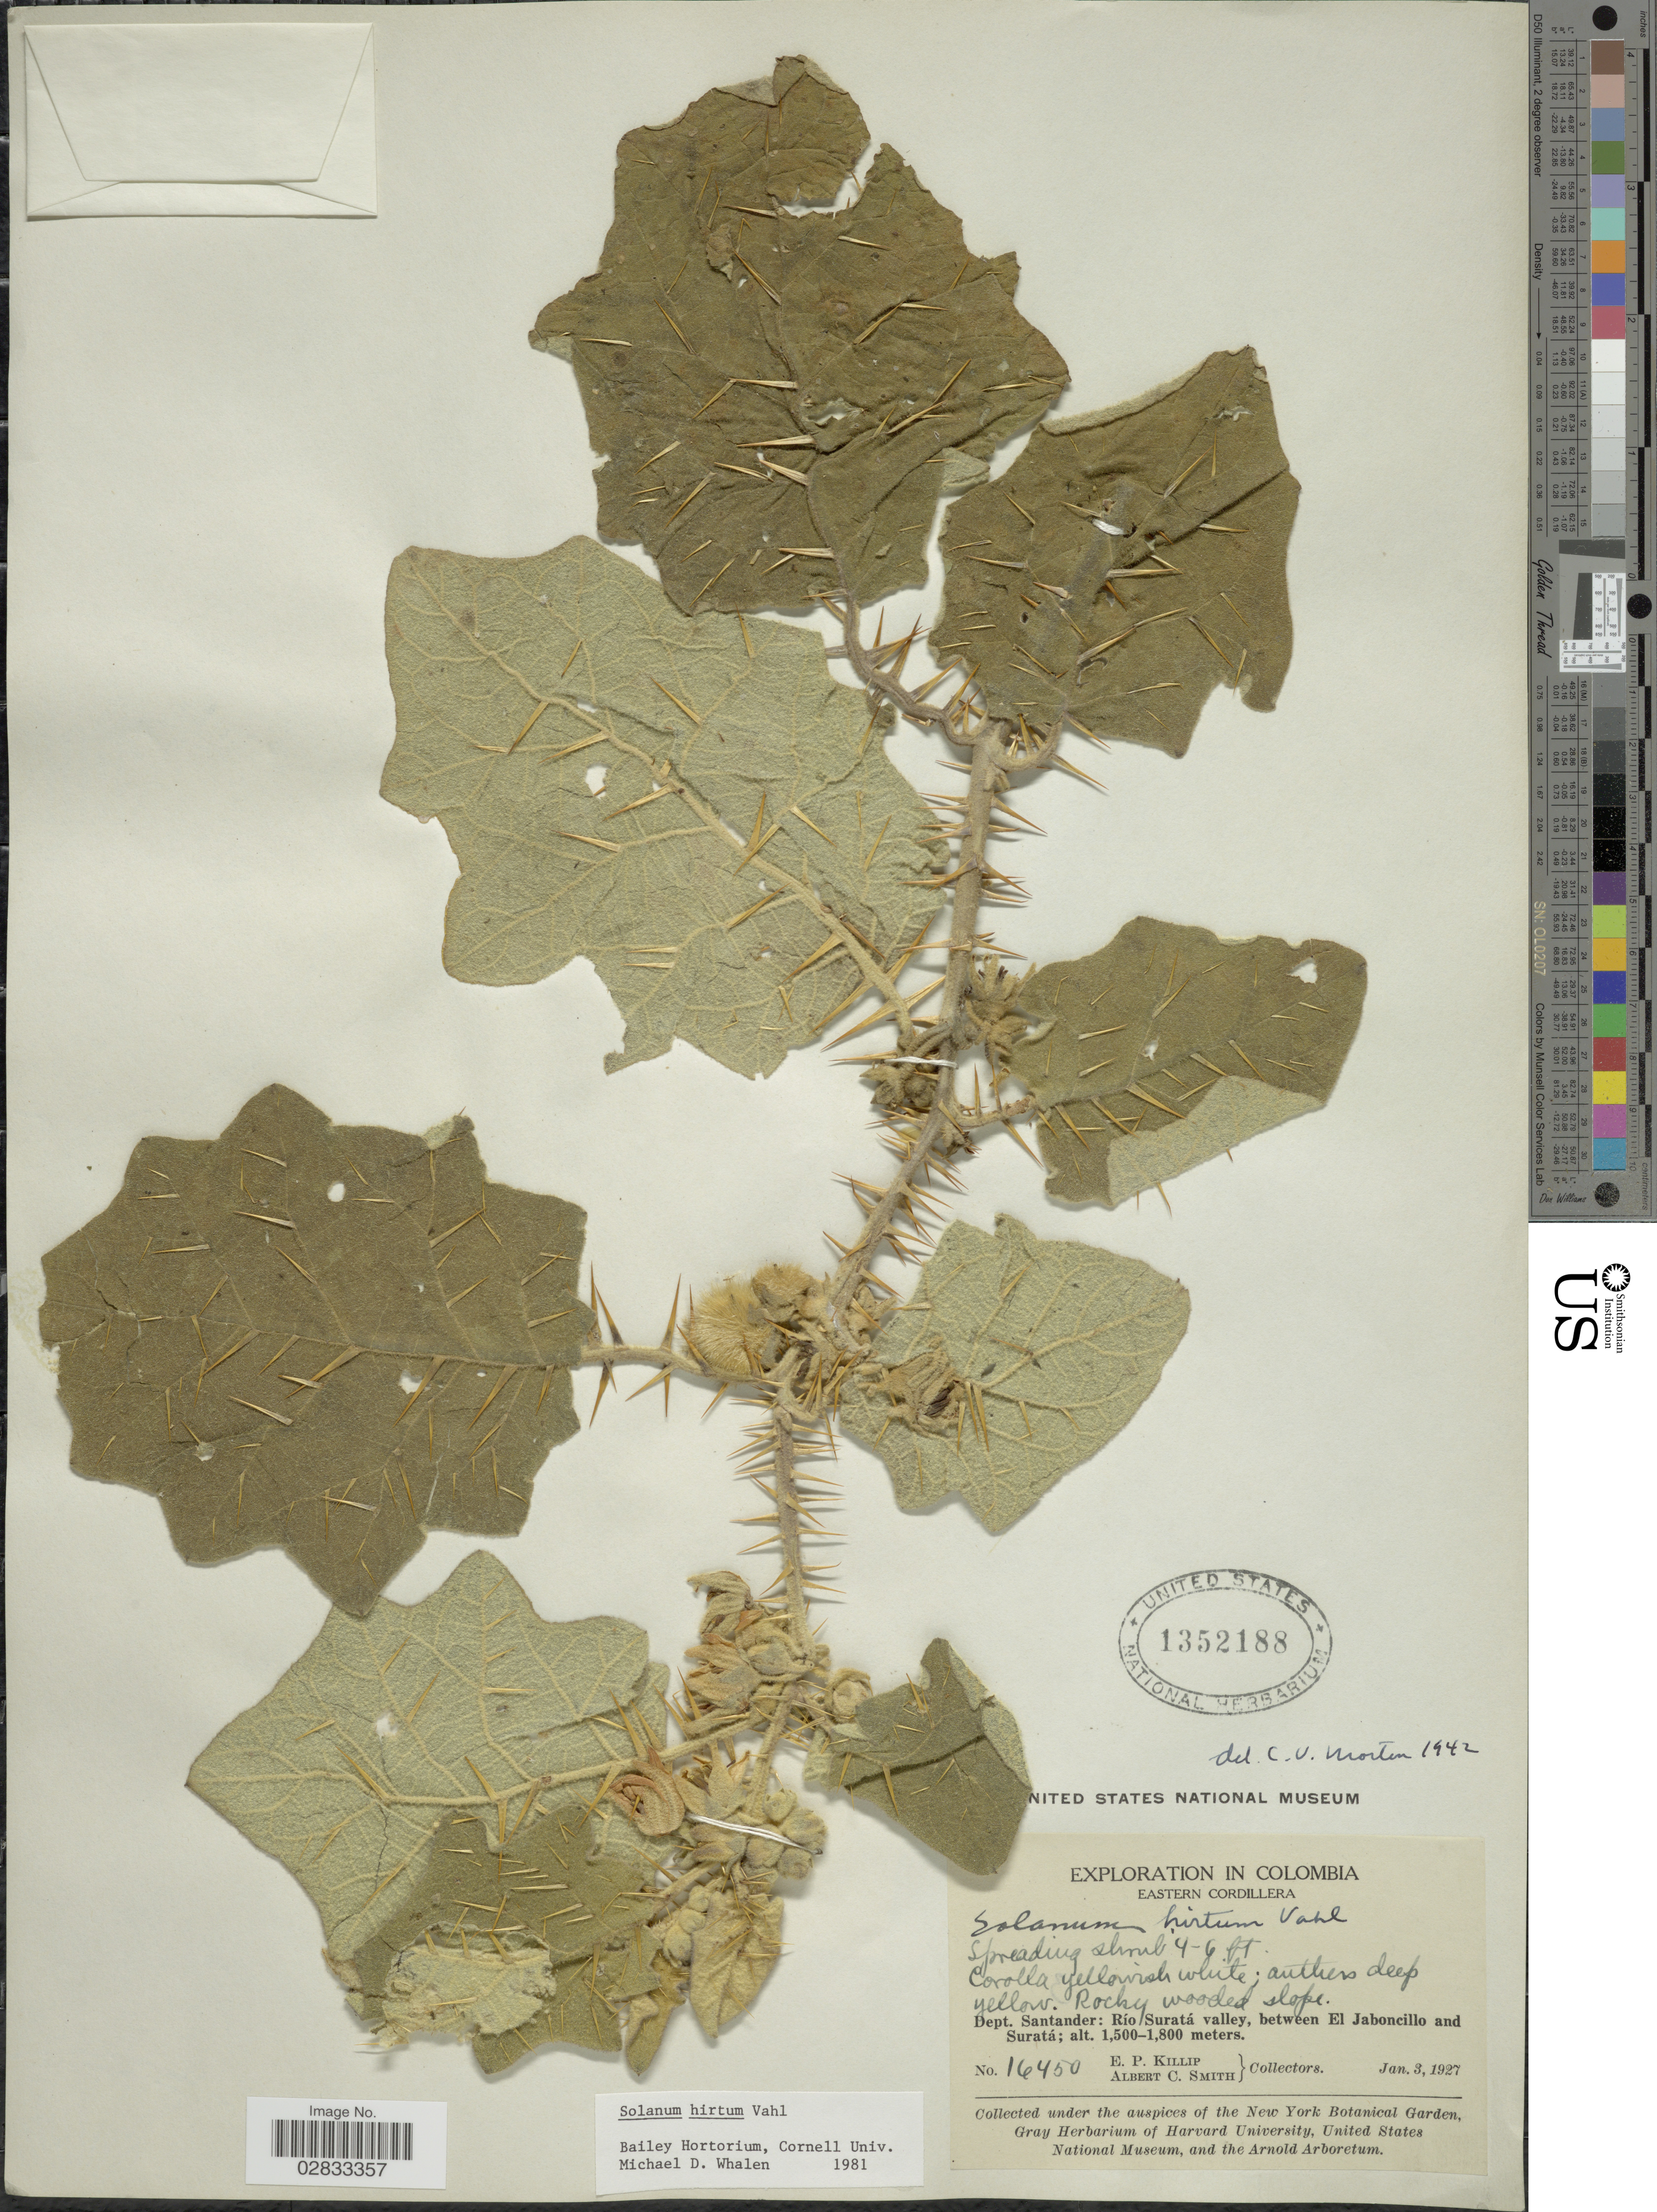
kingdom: Plantae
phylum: Tracheophyta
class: Magnoliopsida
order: Solanales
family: Solanaceae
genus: Solanum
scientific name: Solanum hirtum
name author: Vahl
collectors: E. P. Killip & A. C. Smith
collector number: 16450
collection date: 1927-01-03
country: Colombia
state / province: Santander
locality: Eastern Cordillera. Dept. Santander: Río Suratá valley, between El Jaboncillo and Suratá.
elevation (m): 1500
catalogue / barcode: US 1352188